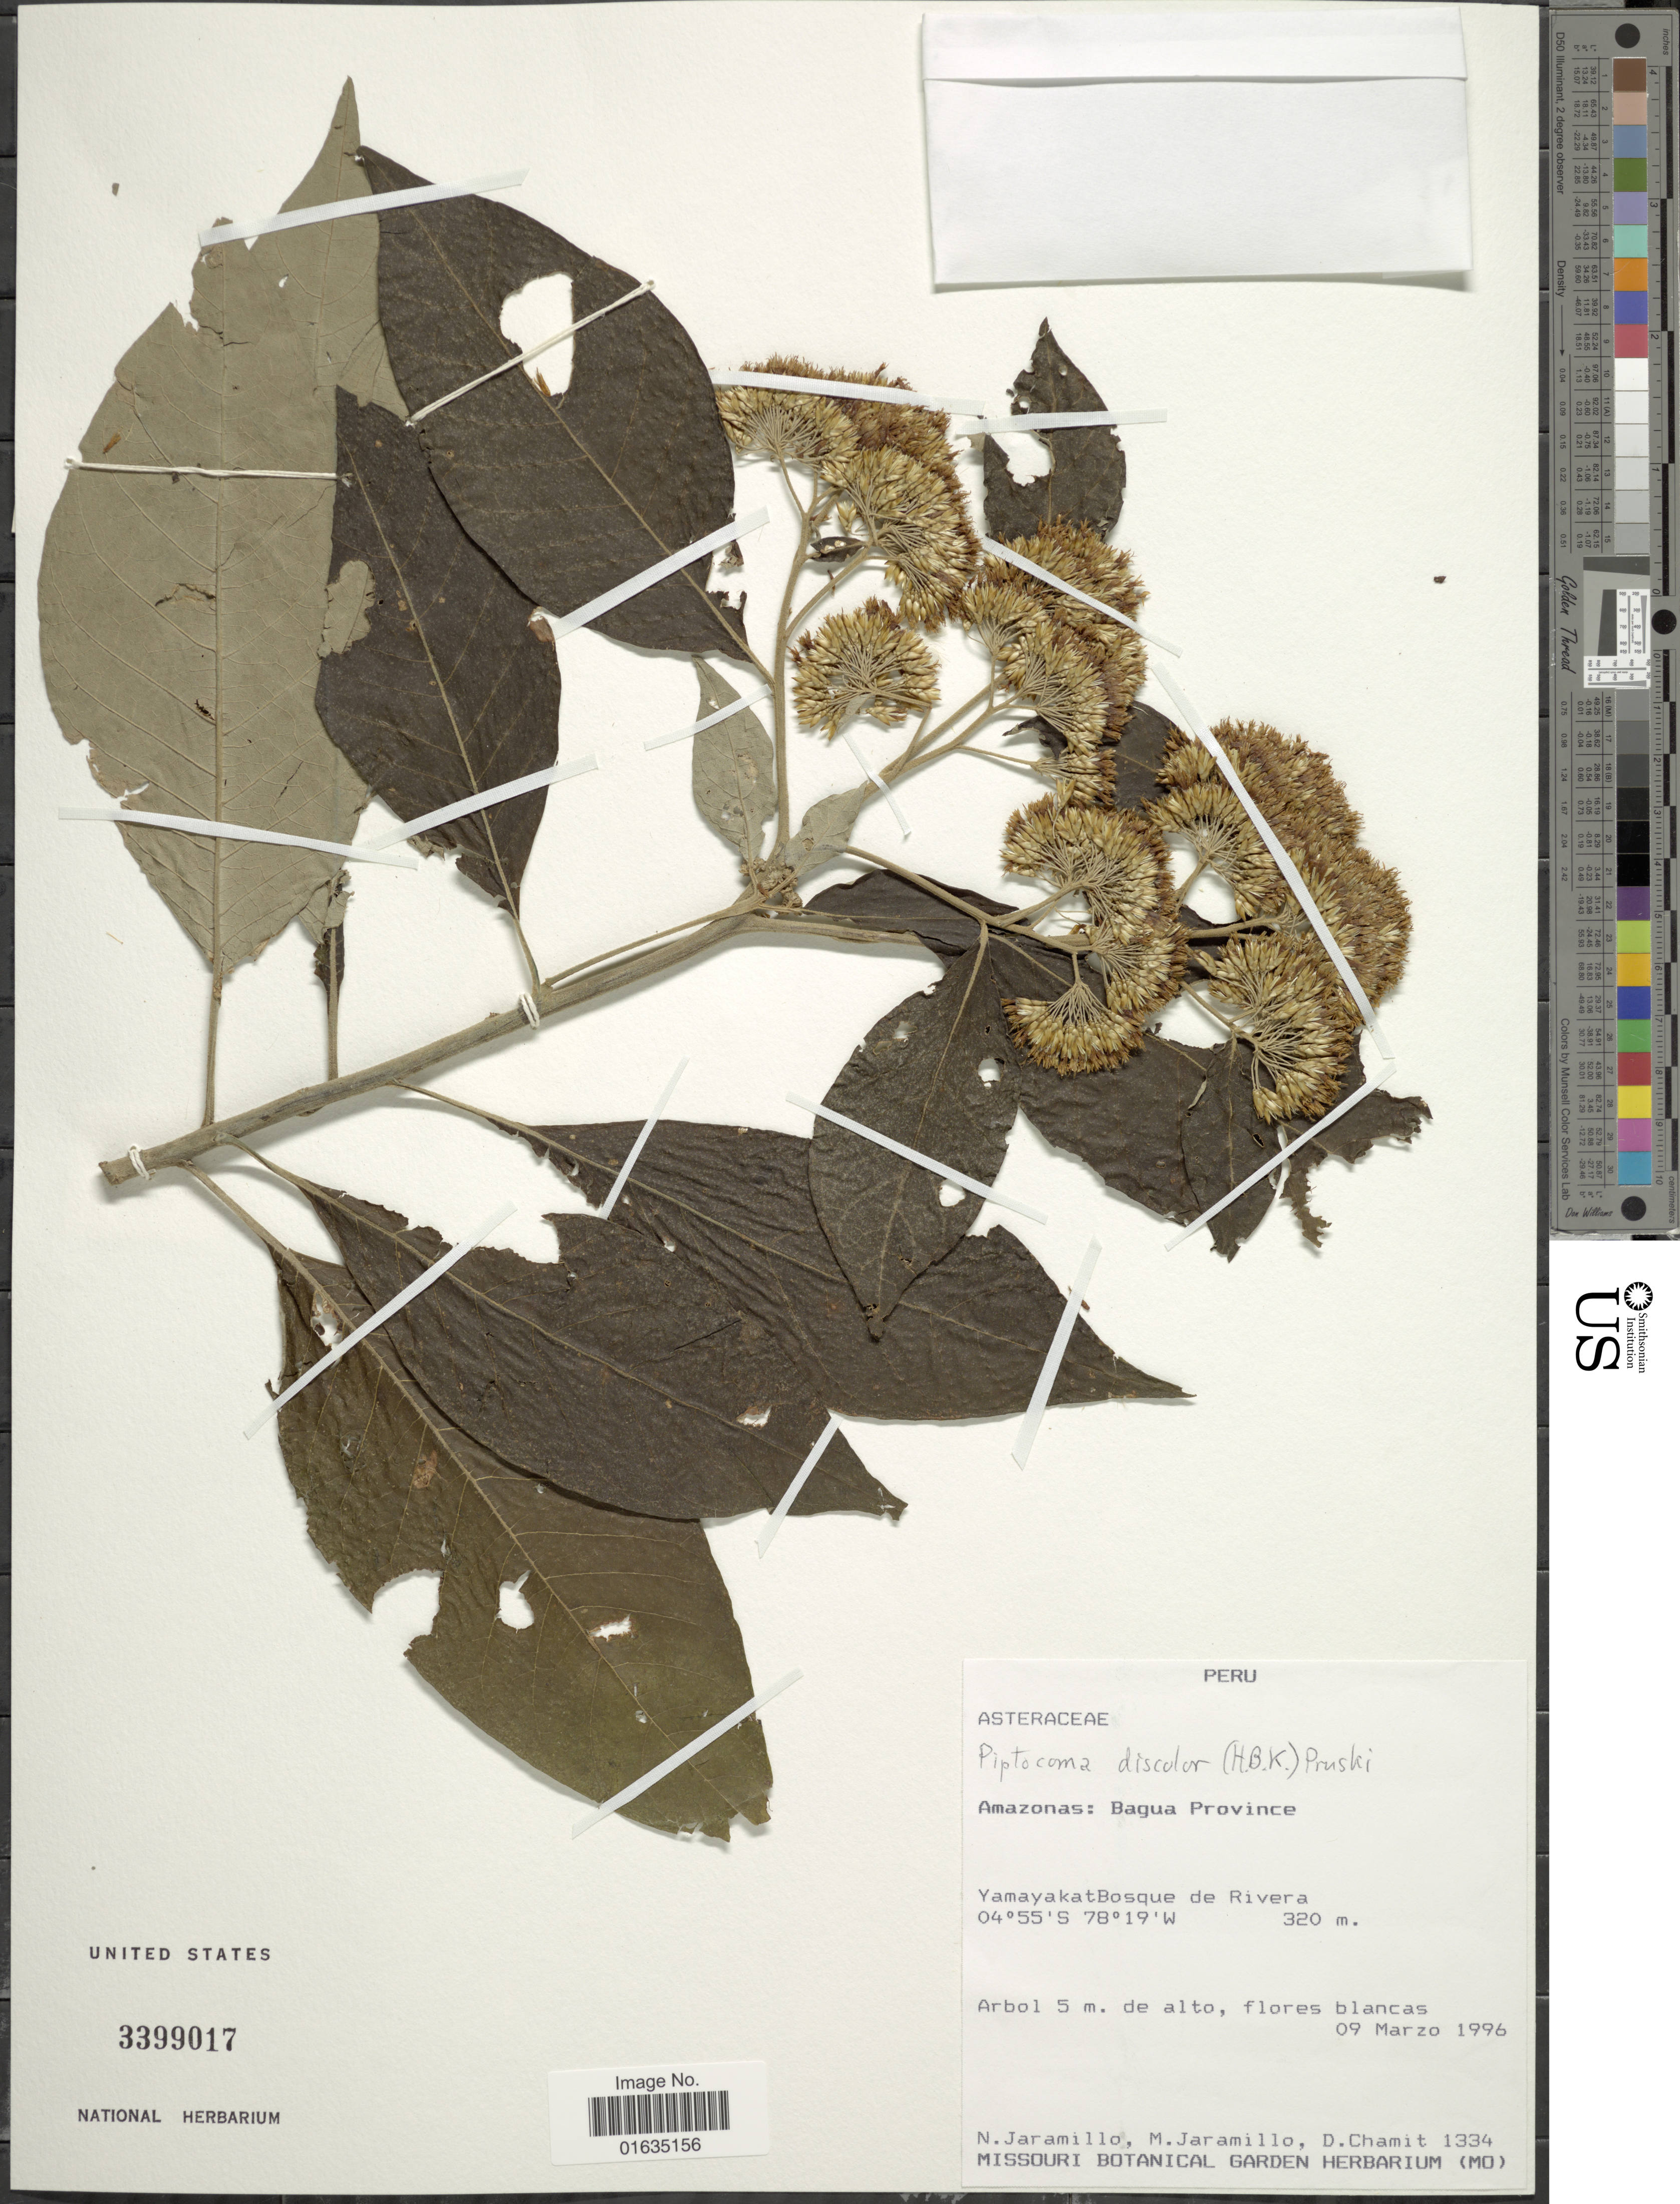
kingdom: Plantae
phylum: Tracheophyta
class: Magnoliopsida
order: Asterales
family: Asteraceae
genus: Pollalesta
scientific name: Pollalesta discolor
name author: (Kunth) Aristeg.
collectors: N. Jaramillo, M. Jaramillo & D. Chamit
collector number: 1334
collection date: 1996-03-09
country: Peru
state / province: Amazonas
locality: Bagua Province, Yamayakat Bosque de Rivera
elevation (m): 320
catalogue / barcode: US 3399017